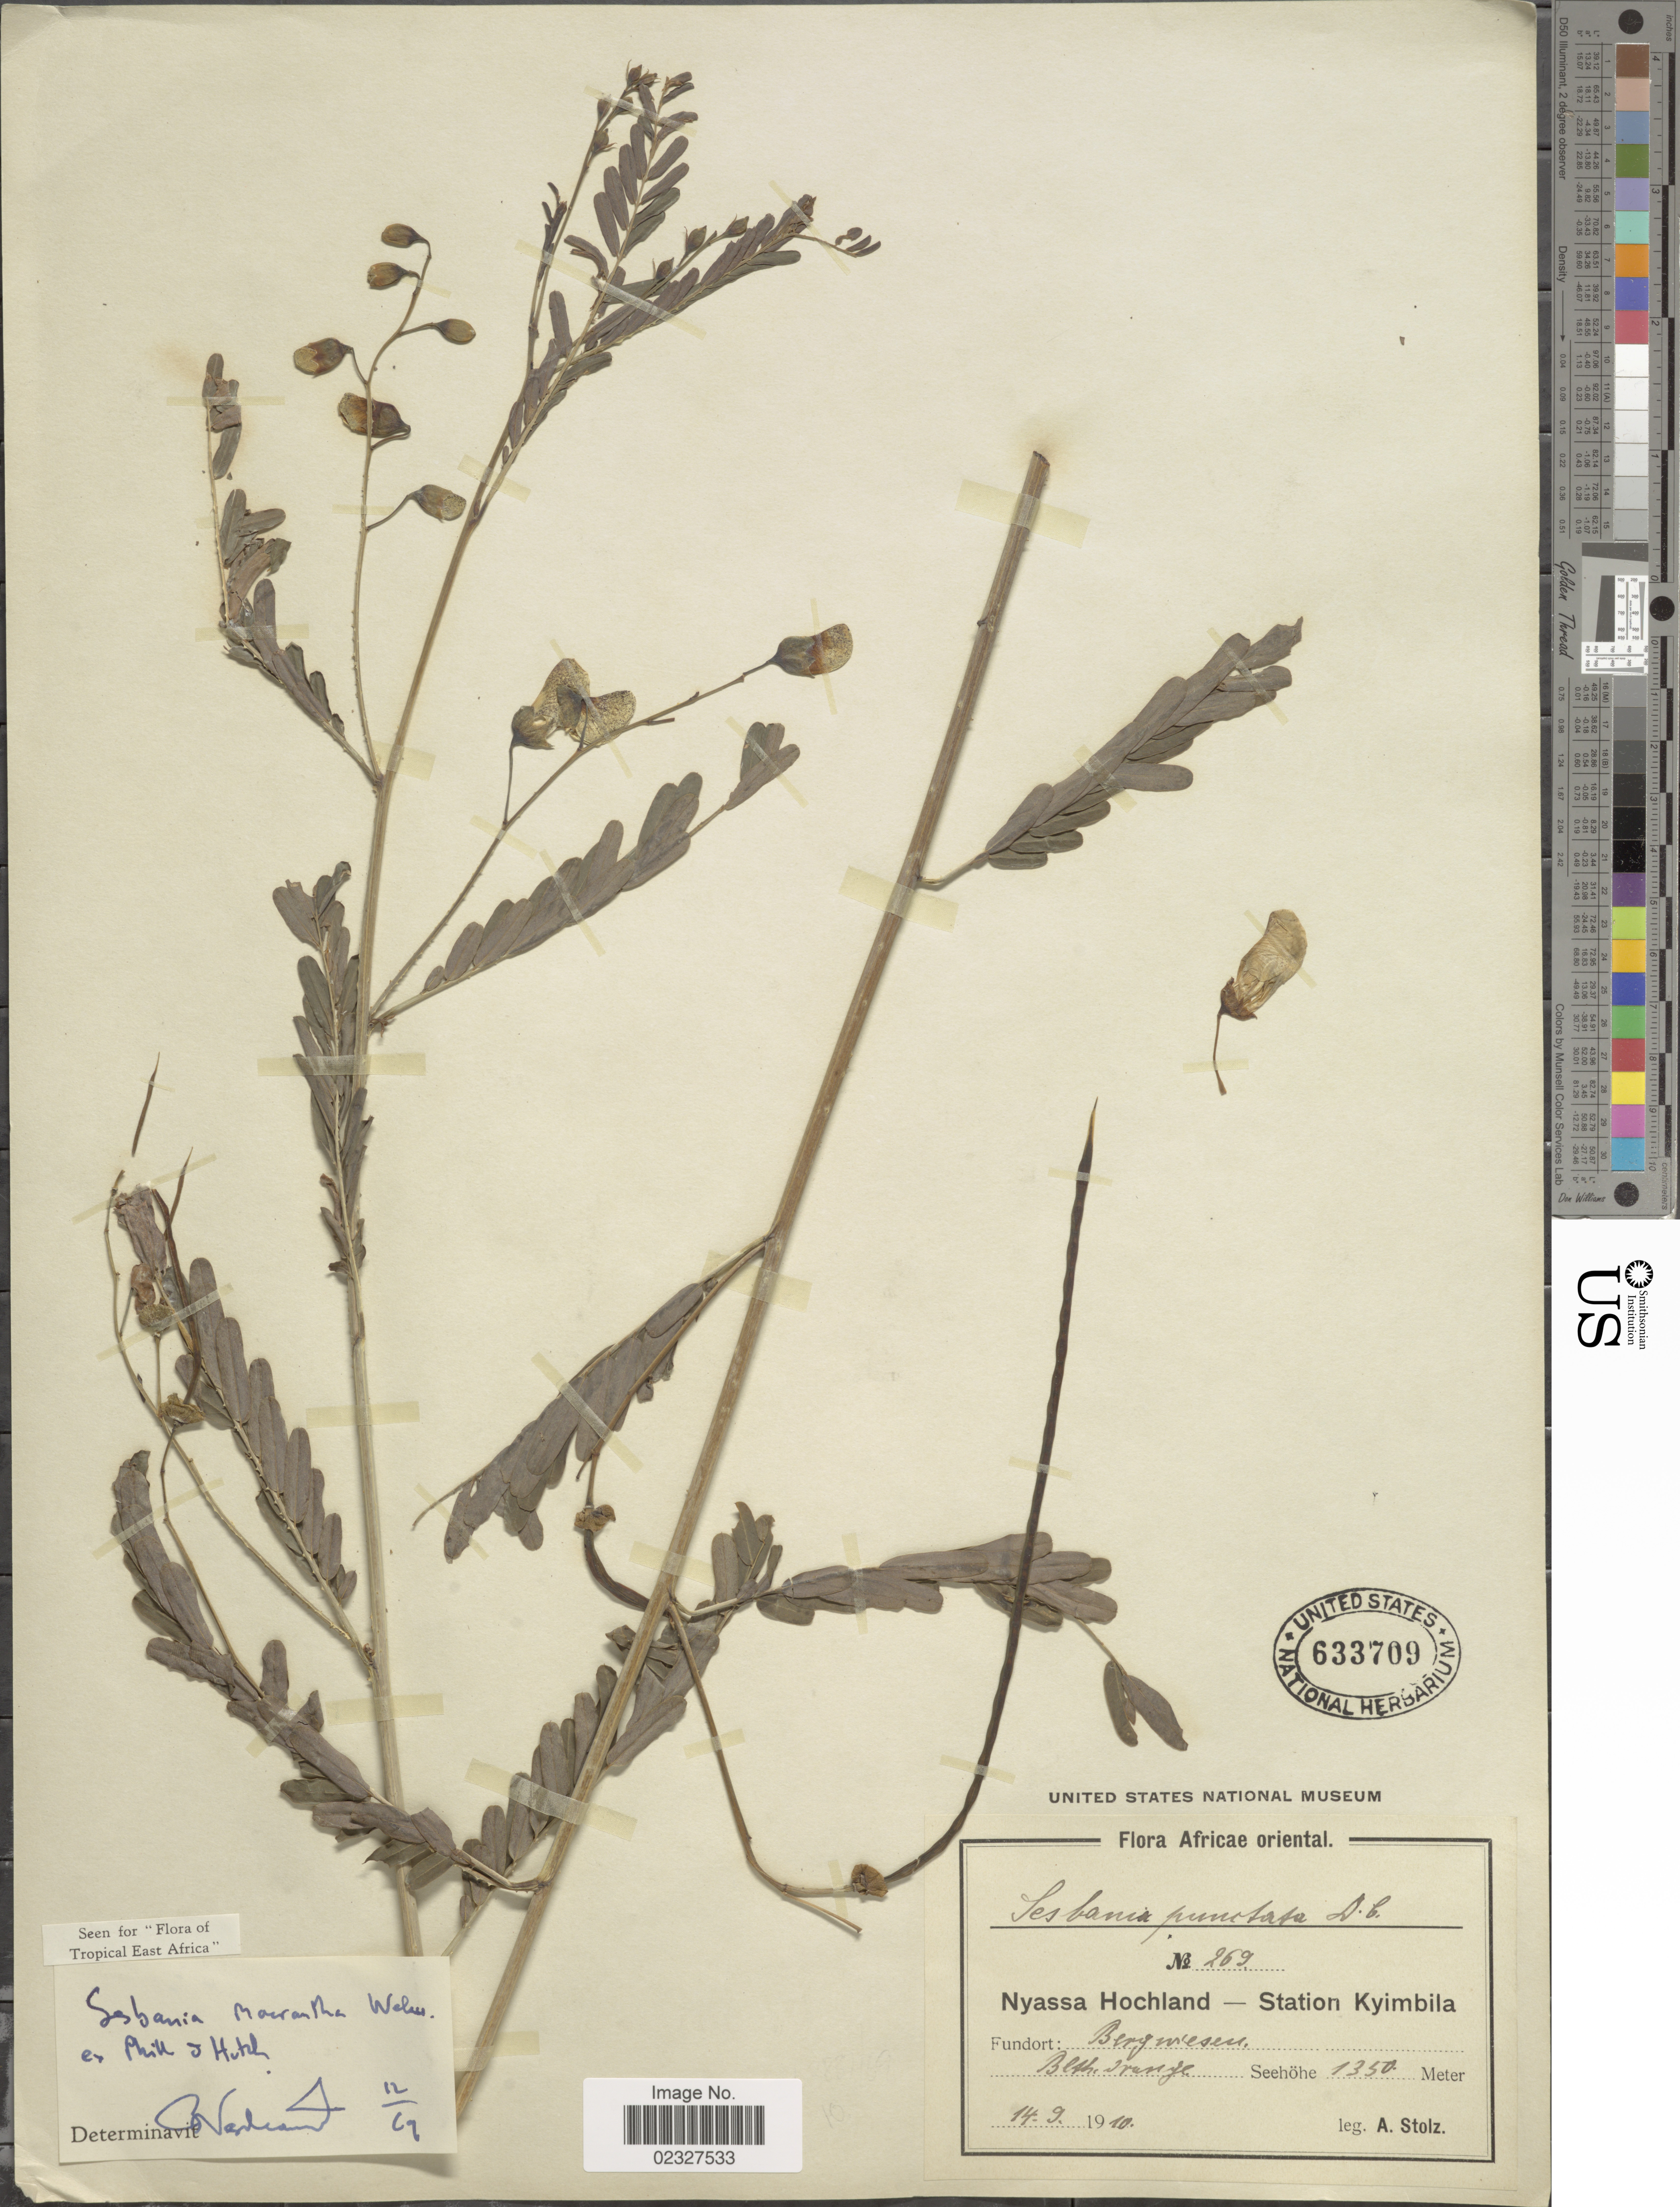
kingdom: Plantae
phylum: Tracheophyta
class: Magnoliopsida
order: Fabales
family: Fabaceae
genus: Sesbania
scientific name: Sesbania macrantha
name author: Welw. ex E. Phillips & Hutch.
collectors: A. Stolz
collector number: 269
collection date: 1910-09-14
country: Tanzania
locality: Africae oriental, Nyassa Hochland, Station Kyimbila.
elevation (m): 1350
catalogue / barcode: US 633709